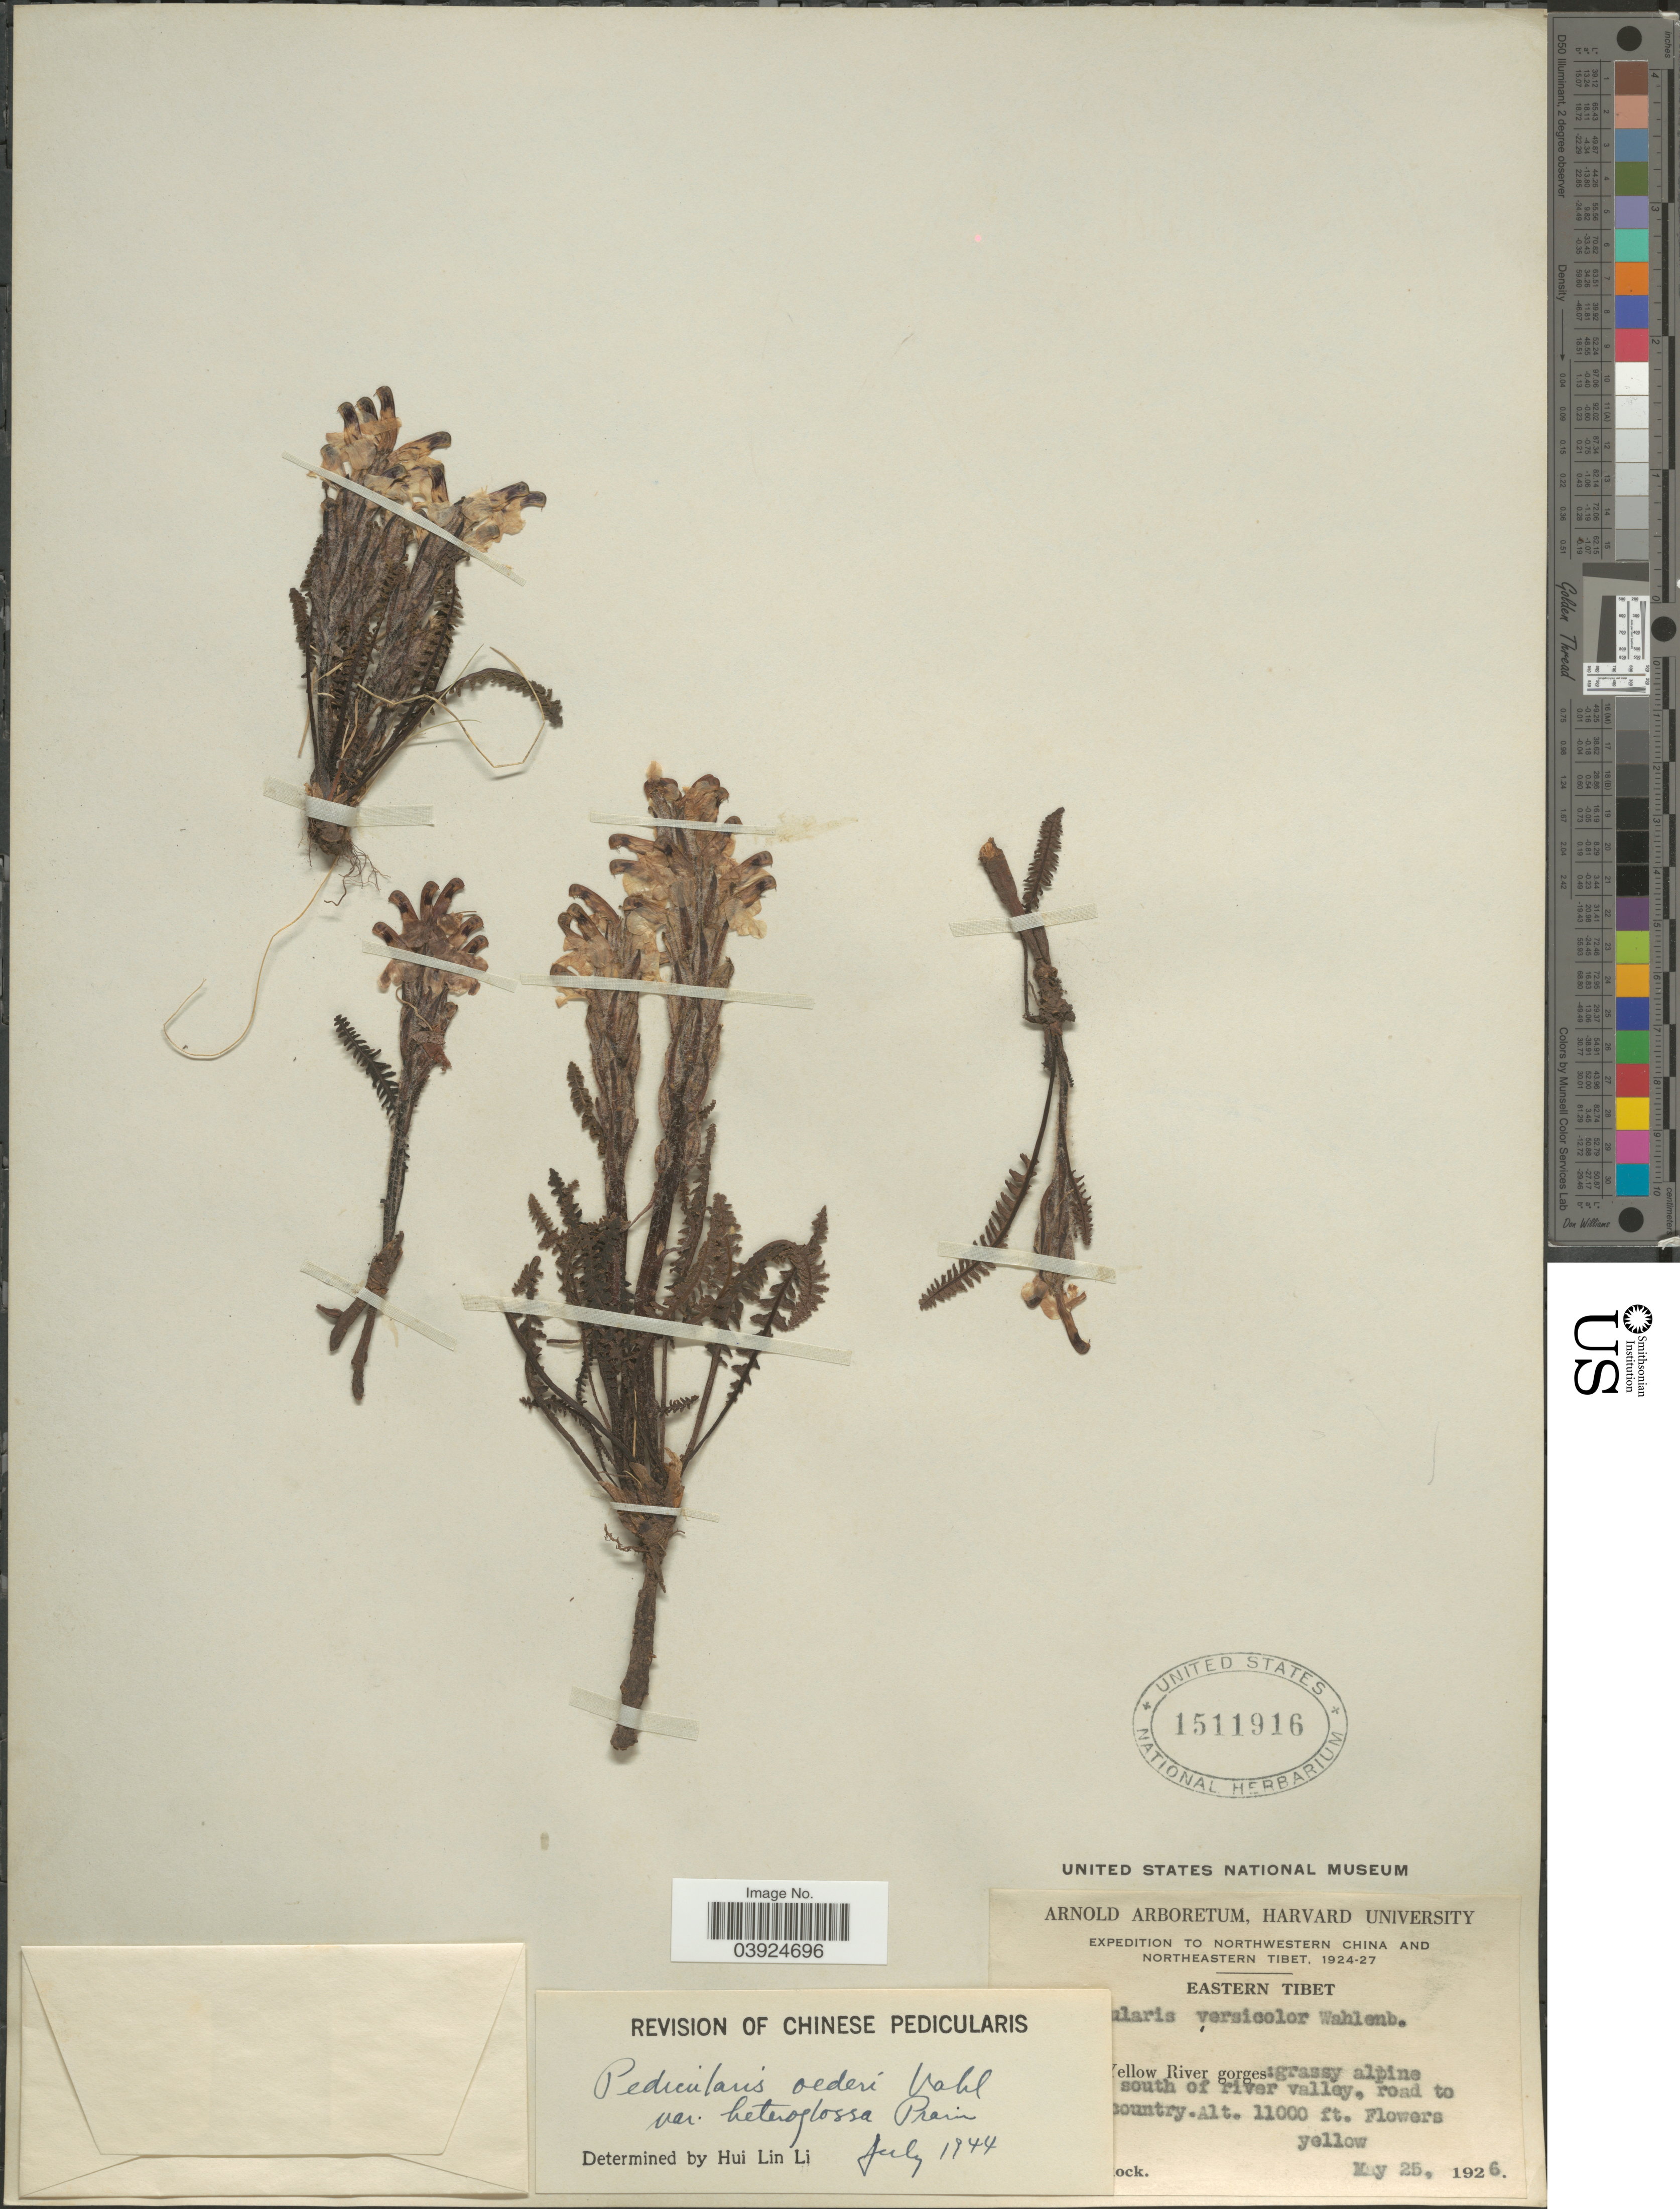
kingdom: Plantae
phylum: Tracheophyta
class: Magnoliopsida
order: Lamiales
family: Orobanchaceae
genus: Pedicularis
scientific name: Pedicularis oederi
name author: Vahl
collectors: J. F. Rock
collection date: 1926-05-25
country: China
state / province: Xizang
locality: Northwestern China. Eastern Tibet. [illegible text]ellow River gorges: grassy alpine [illegible text] south of river valley, road to [illegible text] country.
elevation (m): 3353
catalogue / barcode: US 1511916